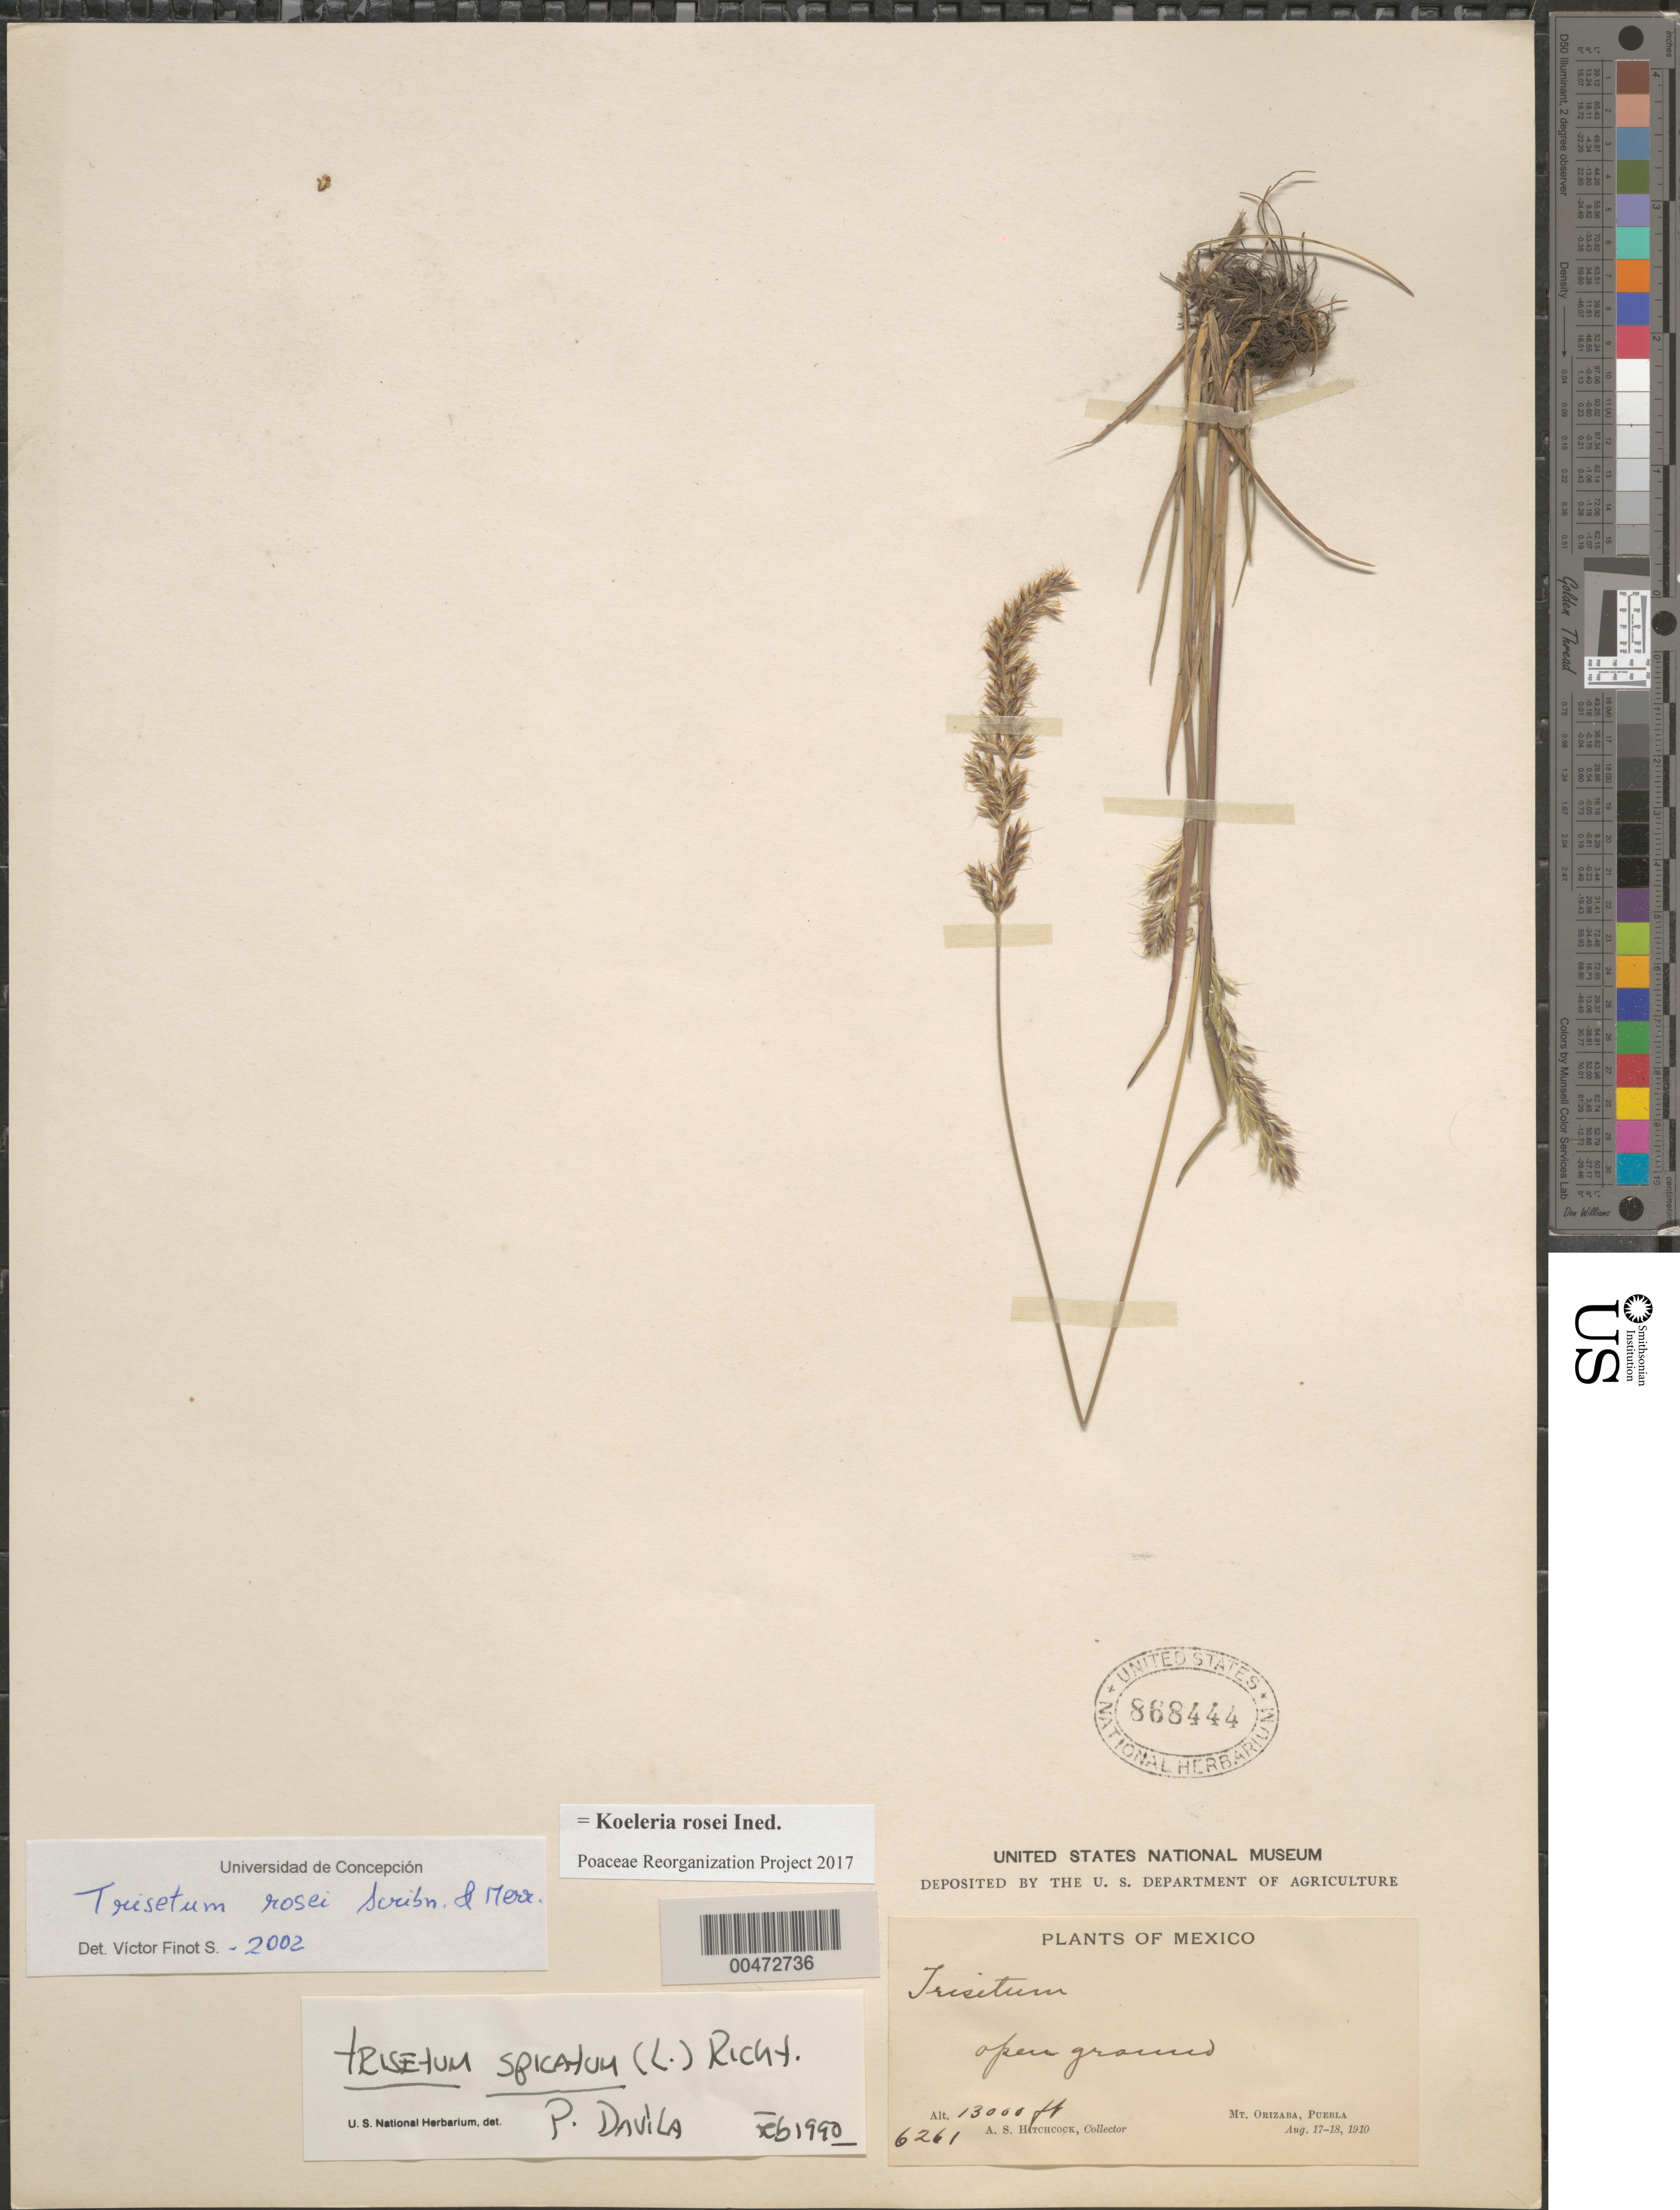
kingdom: Plantae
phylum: Tracheophyta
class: Liliopsida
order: Poales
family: Poaceae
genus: Koeleria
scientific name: Koeleria rosei ined.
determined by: Poaceae Reorganization Project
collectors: A. S. Hitchcock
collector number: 6261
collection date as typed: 17 Aug 1910 to 18 Aug 1910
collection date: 1910-08-17/1910-08-18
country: Mexico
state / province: Puebla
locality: Mt Orizaba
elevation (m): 3962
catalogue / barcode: US 868444